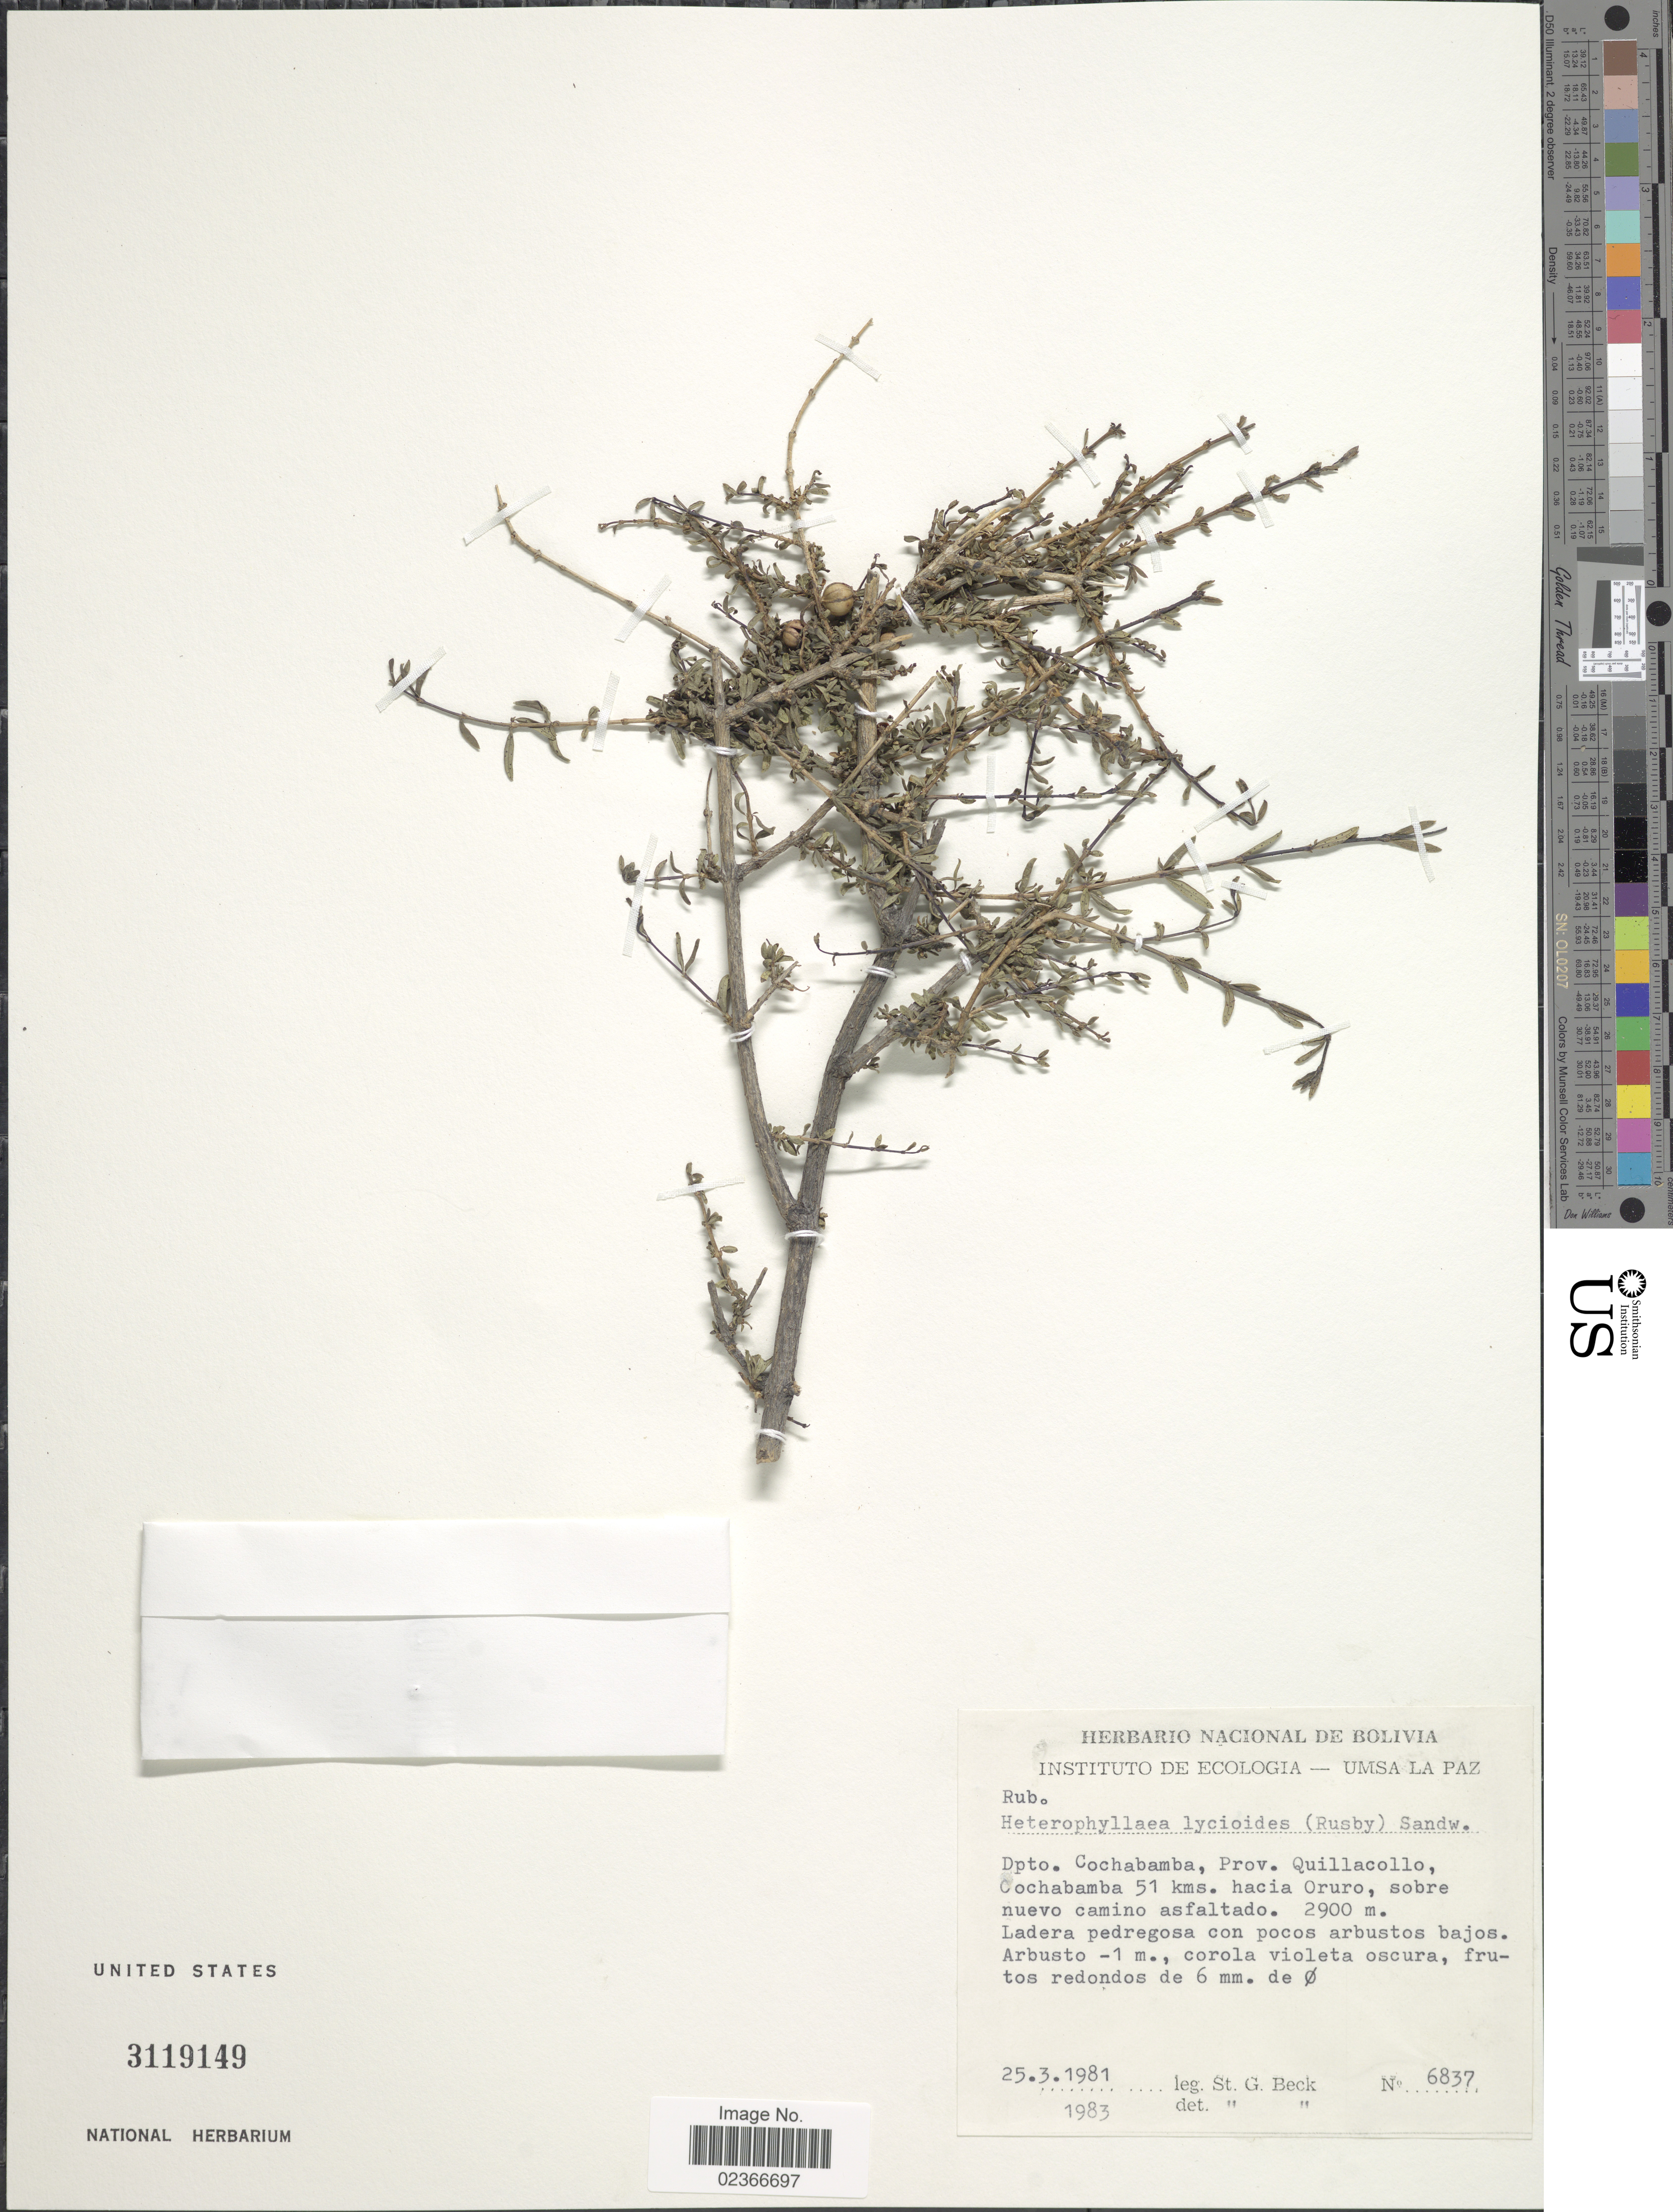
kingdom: Plantae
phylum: Tracheophyta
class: Magnoliopsida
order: Gentianales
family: Rubiaceae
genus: Heterophyllaea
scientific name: Heterophyllaea lycioides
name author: (Rusby) Sandwith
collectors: S. G. Beck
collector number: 6837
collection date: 1981-03-25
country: Bolivia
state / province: Cochabamba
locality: Dpto. Cochabamba, Prov. Quillacollo, Cochabamba 51 kms. hacia Oruro, sobre nuevo camino asfaltado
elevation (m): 2900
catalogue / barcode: US 3119149